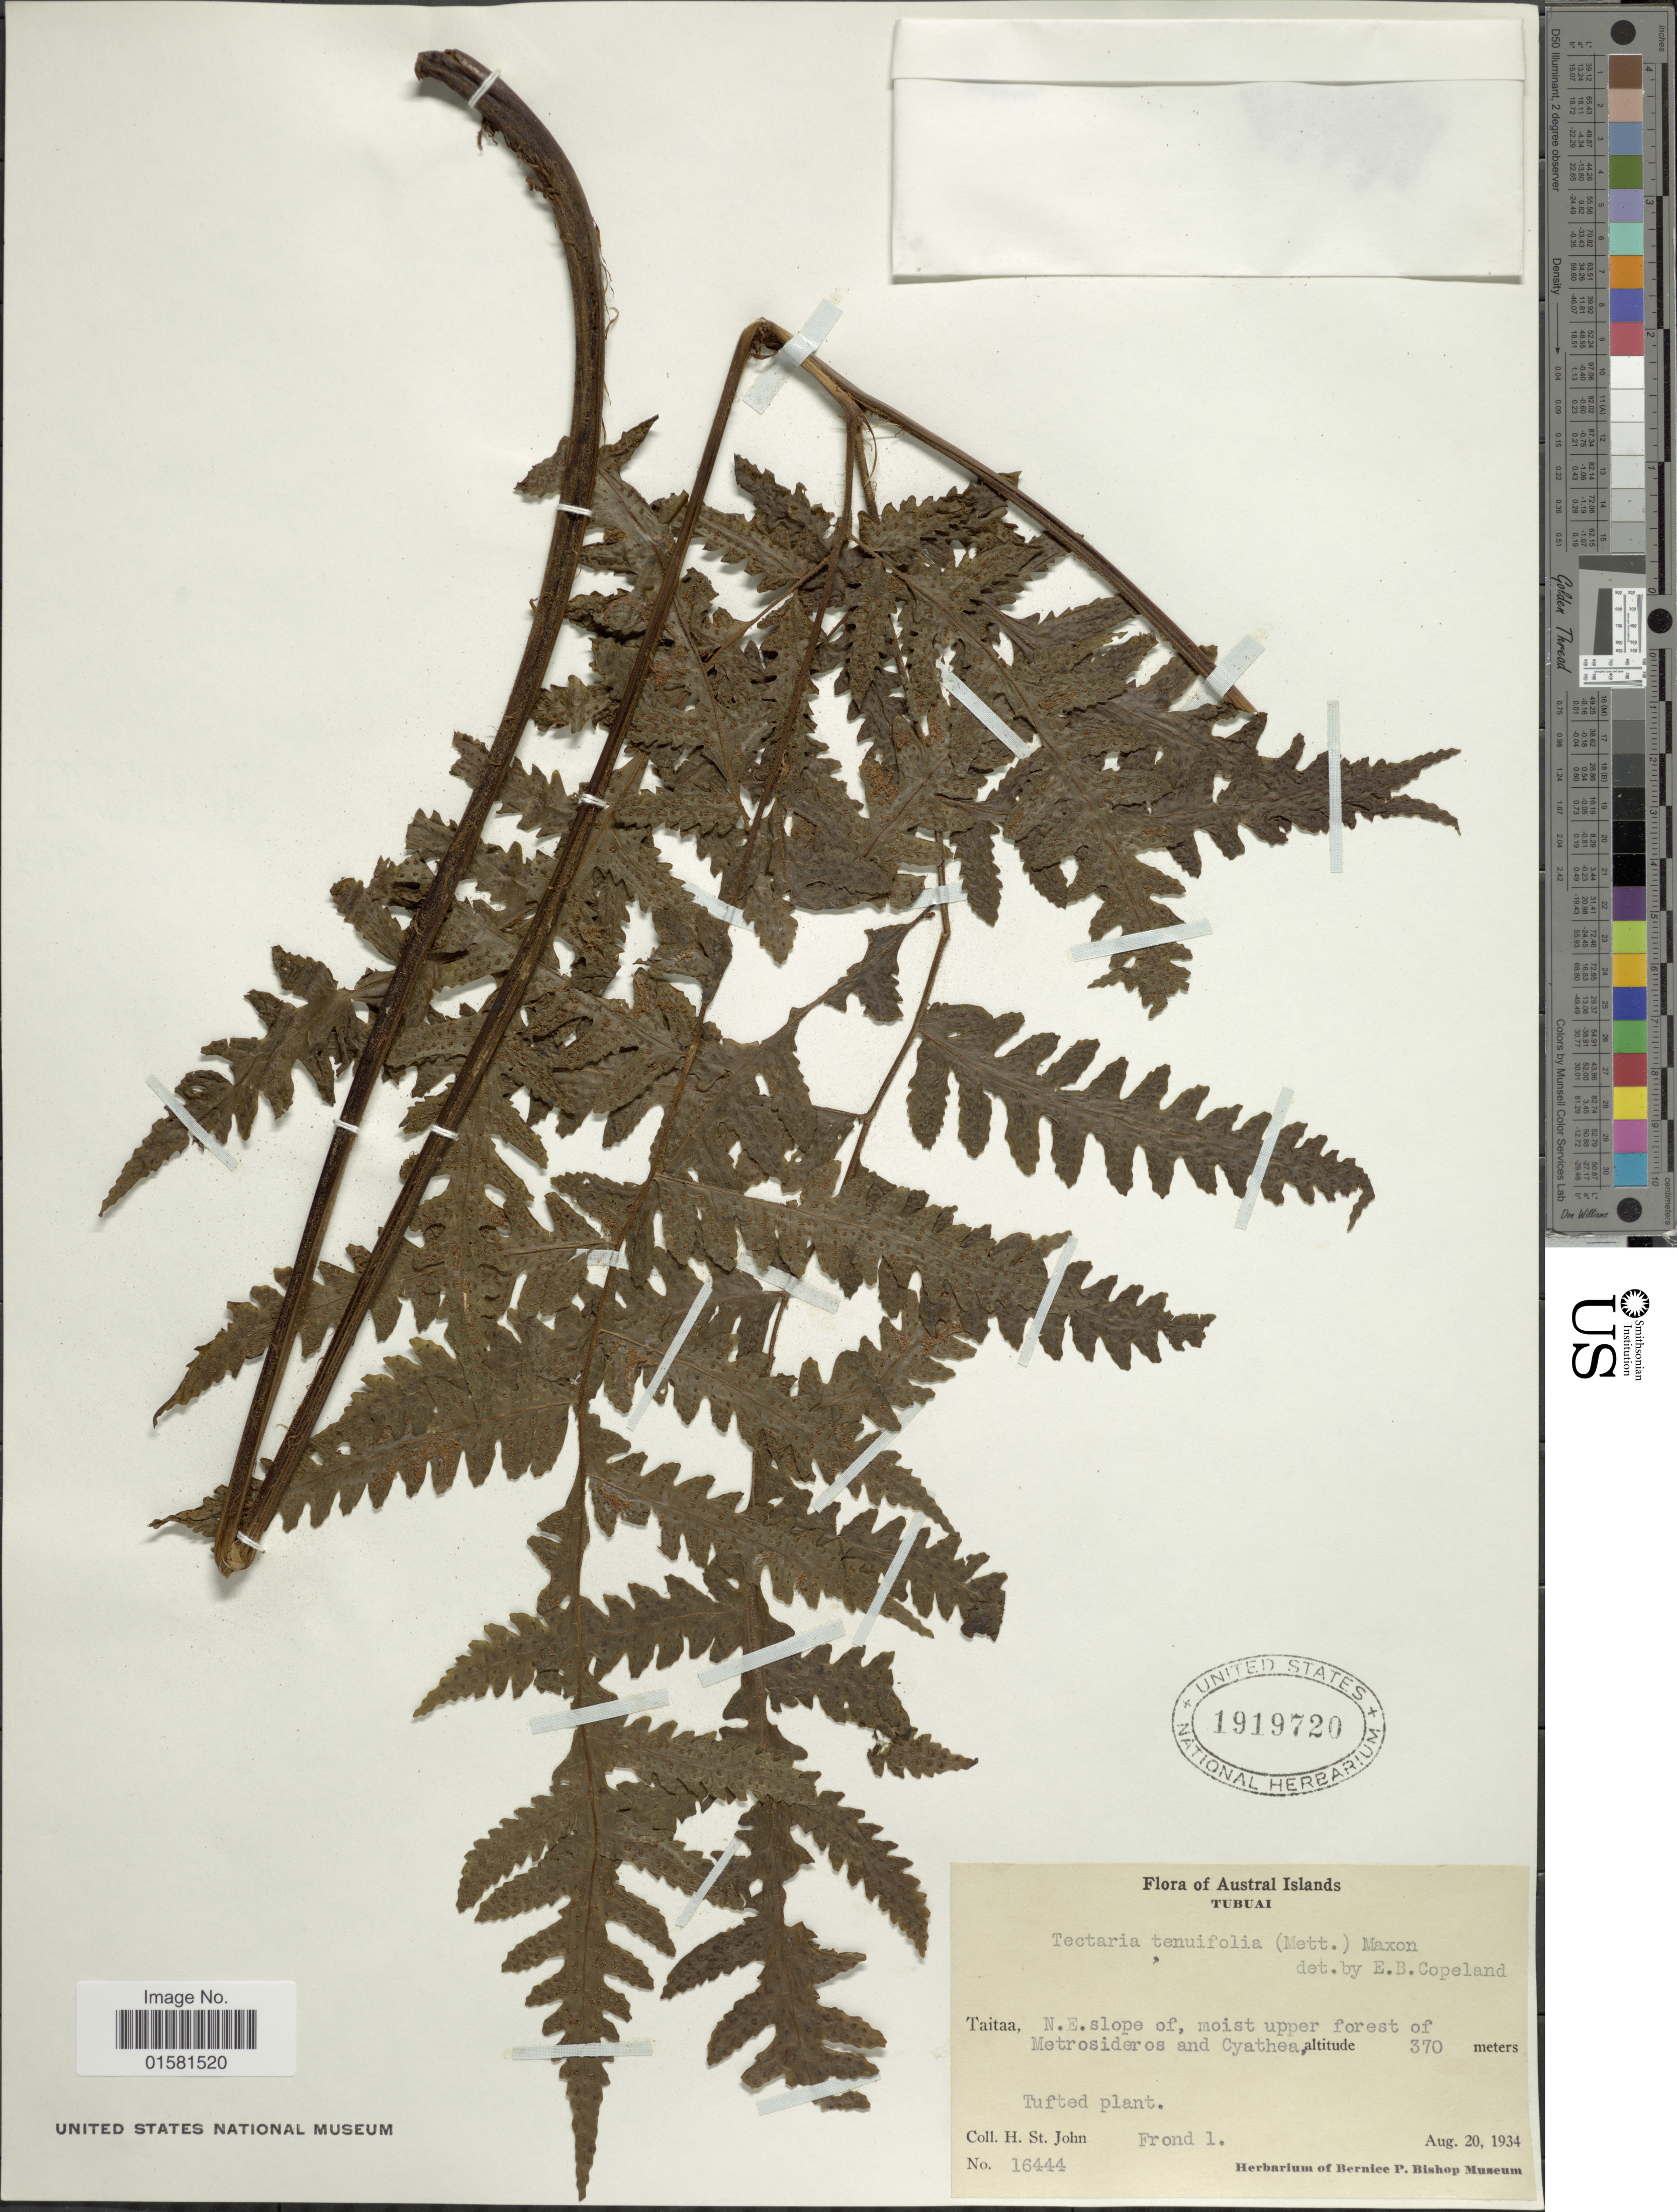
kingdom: Plantae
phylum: Tracheophyta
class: Polypodiopsida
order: Polypodiales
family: Tectariaceae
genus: Tectaria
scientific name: Tectaria tenuifolia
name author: (Mett.) Maxon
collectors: N. Purcell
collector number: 16444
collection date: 1934-08-20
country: French Polynesia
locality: Austral islands, Tubuai, Taitaa, N. E. slope of, moist upper forest of Metrosideros and Cyathea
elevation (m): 370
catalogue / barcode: US 1919720